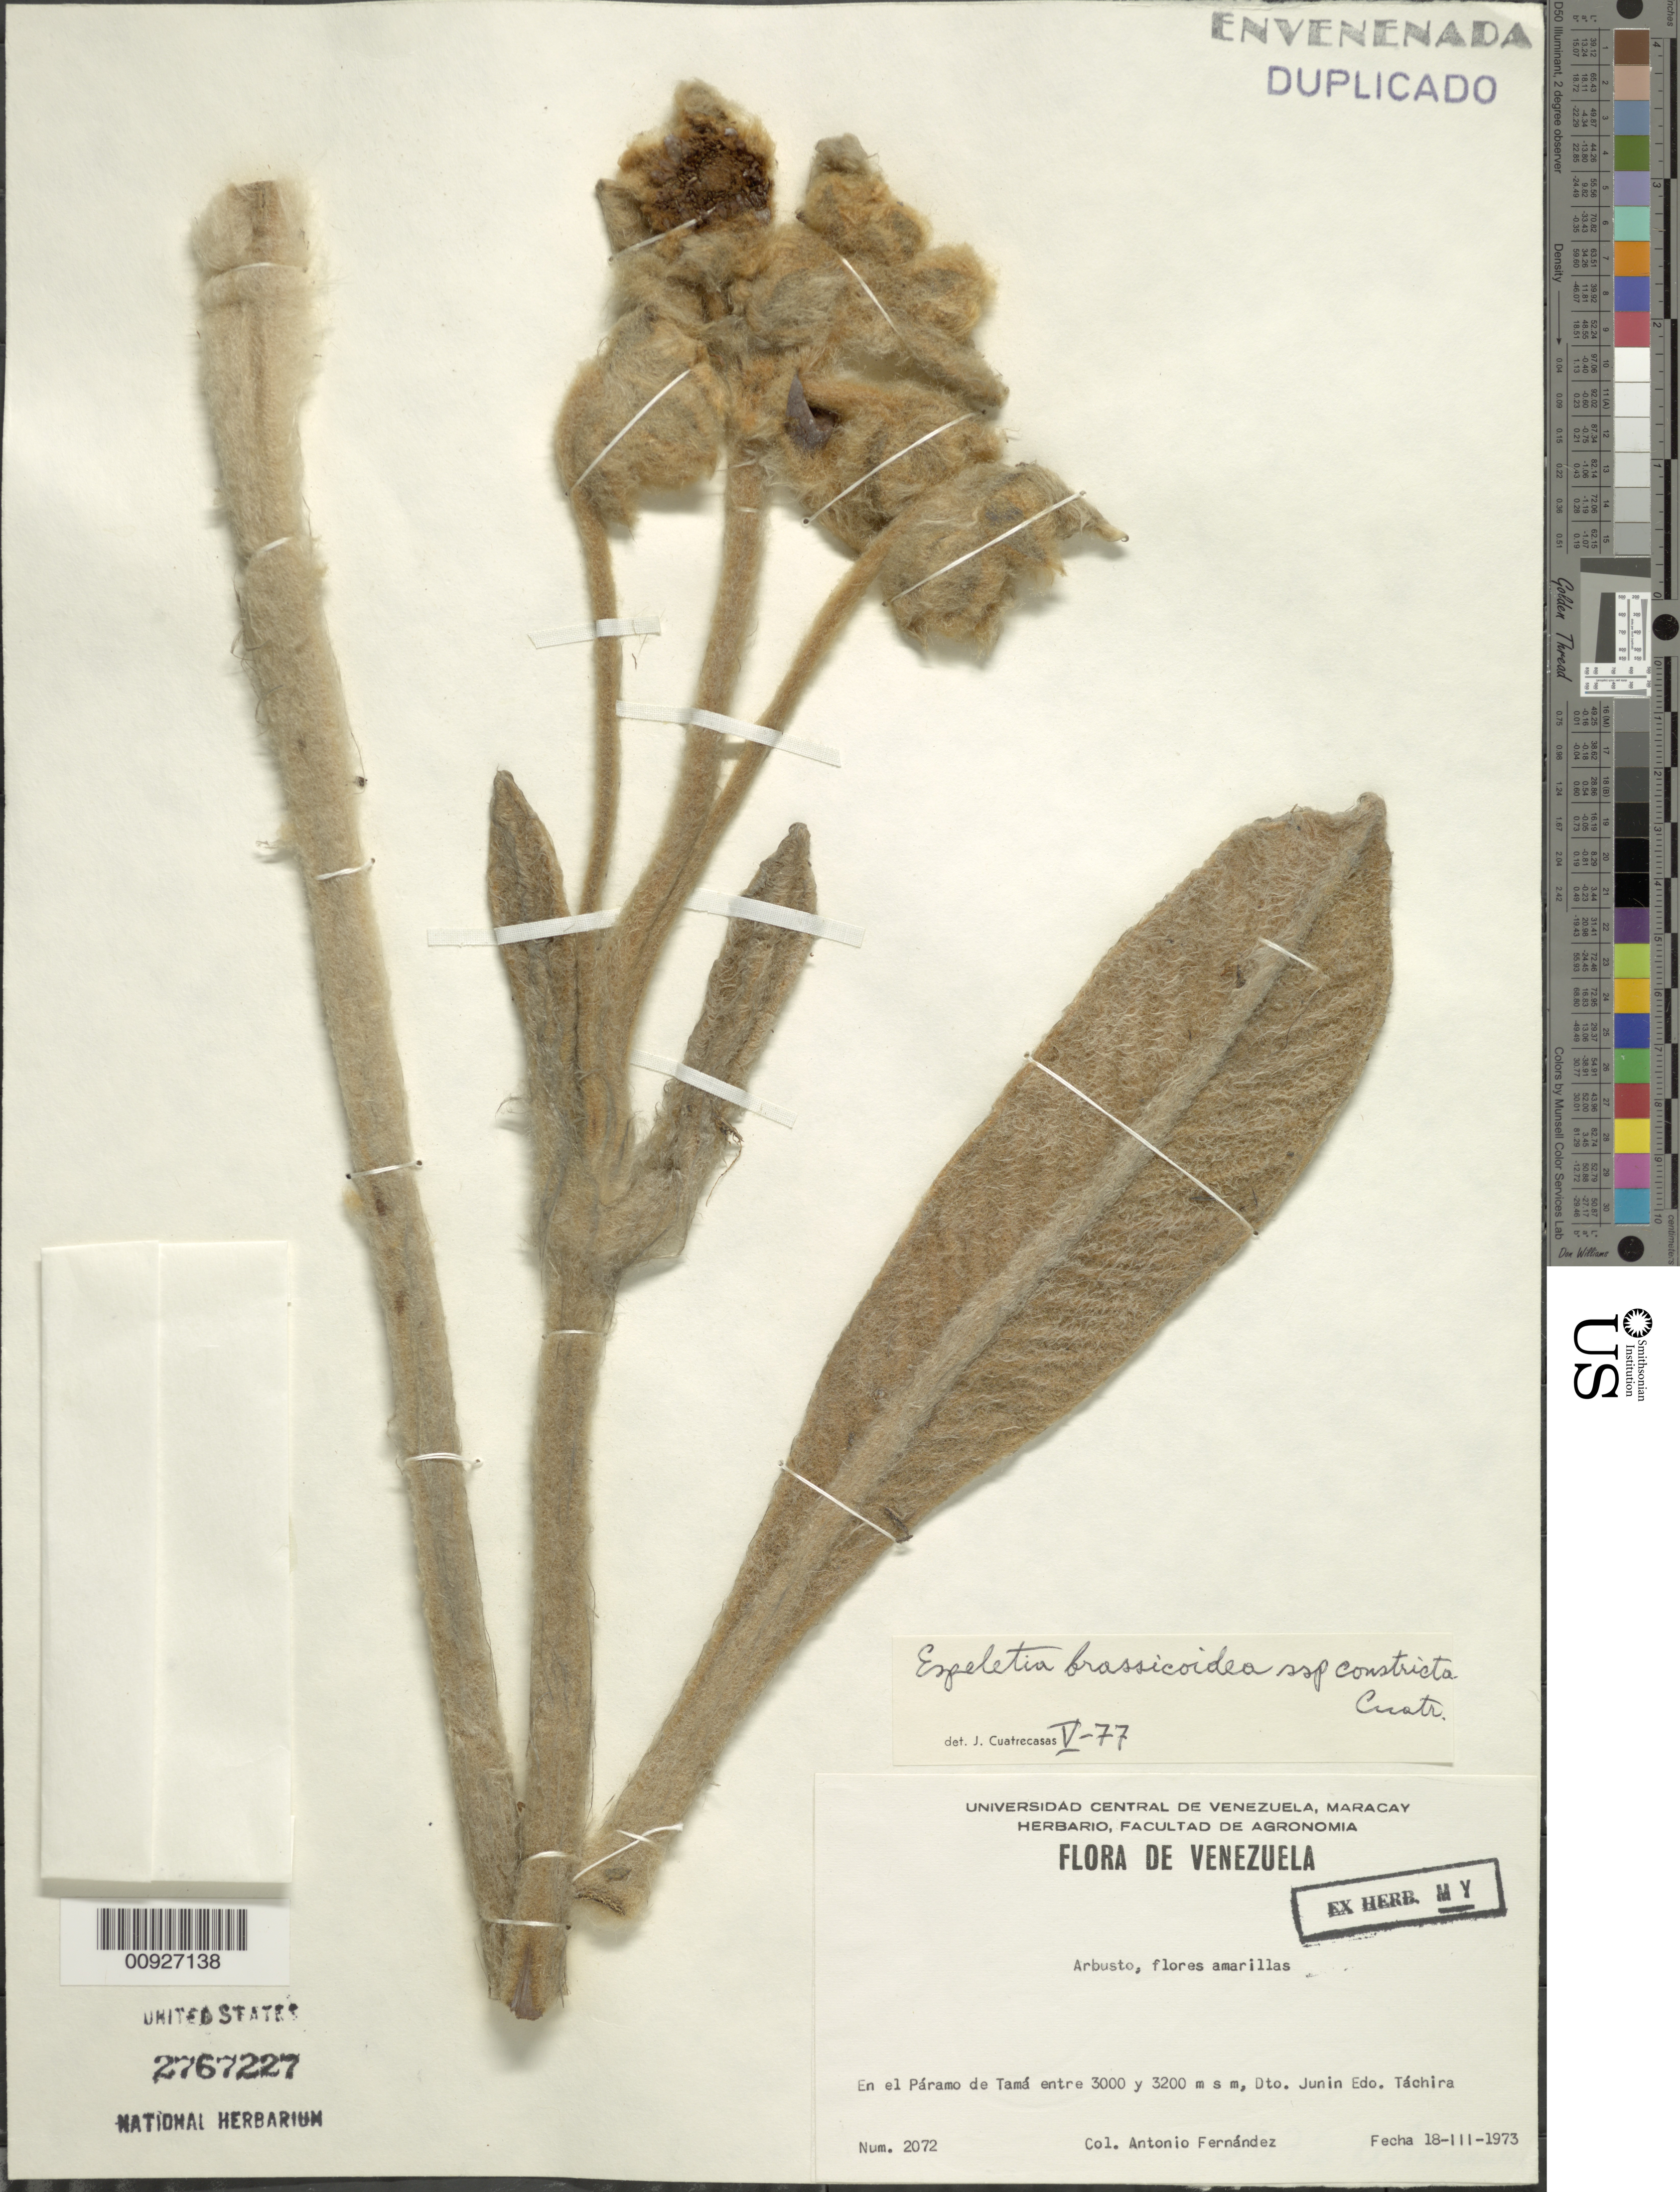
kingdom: Plantae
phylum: Tracheophyta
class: Magnoliopsida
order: Asterales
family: Asteraceae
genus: Espeletia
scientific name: Espeletia brassicoidea f. constricta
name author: Cuatrec.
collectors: J. L. Fernández-Alonso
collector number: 2072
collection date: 1973-03-18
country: Venezuela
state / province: Táchira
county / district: Junín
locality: Páramo de Tamá.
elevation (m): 3000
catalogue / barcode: US 2767227